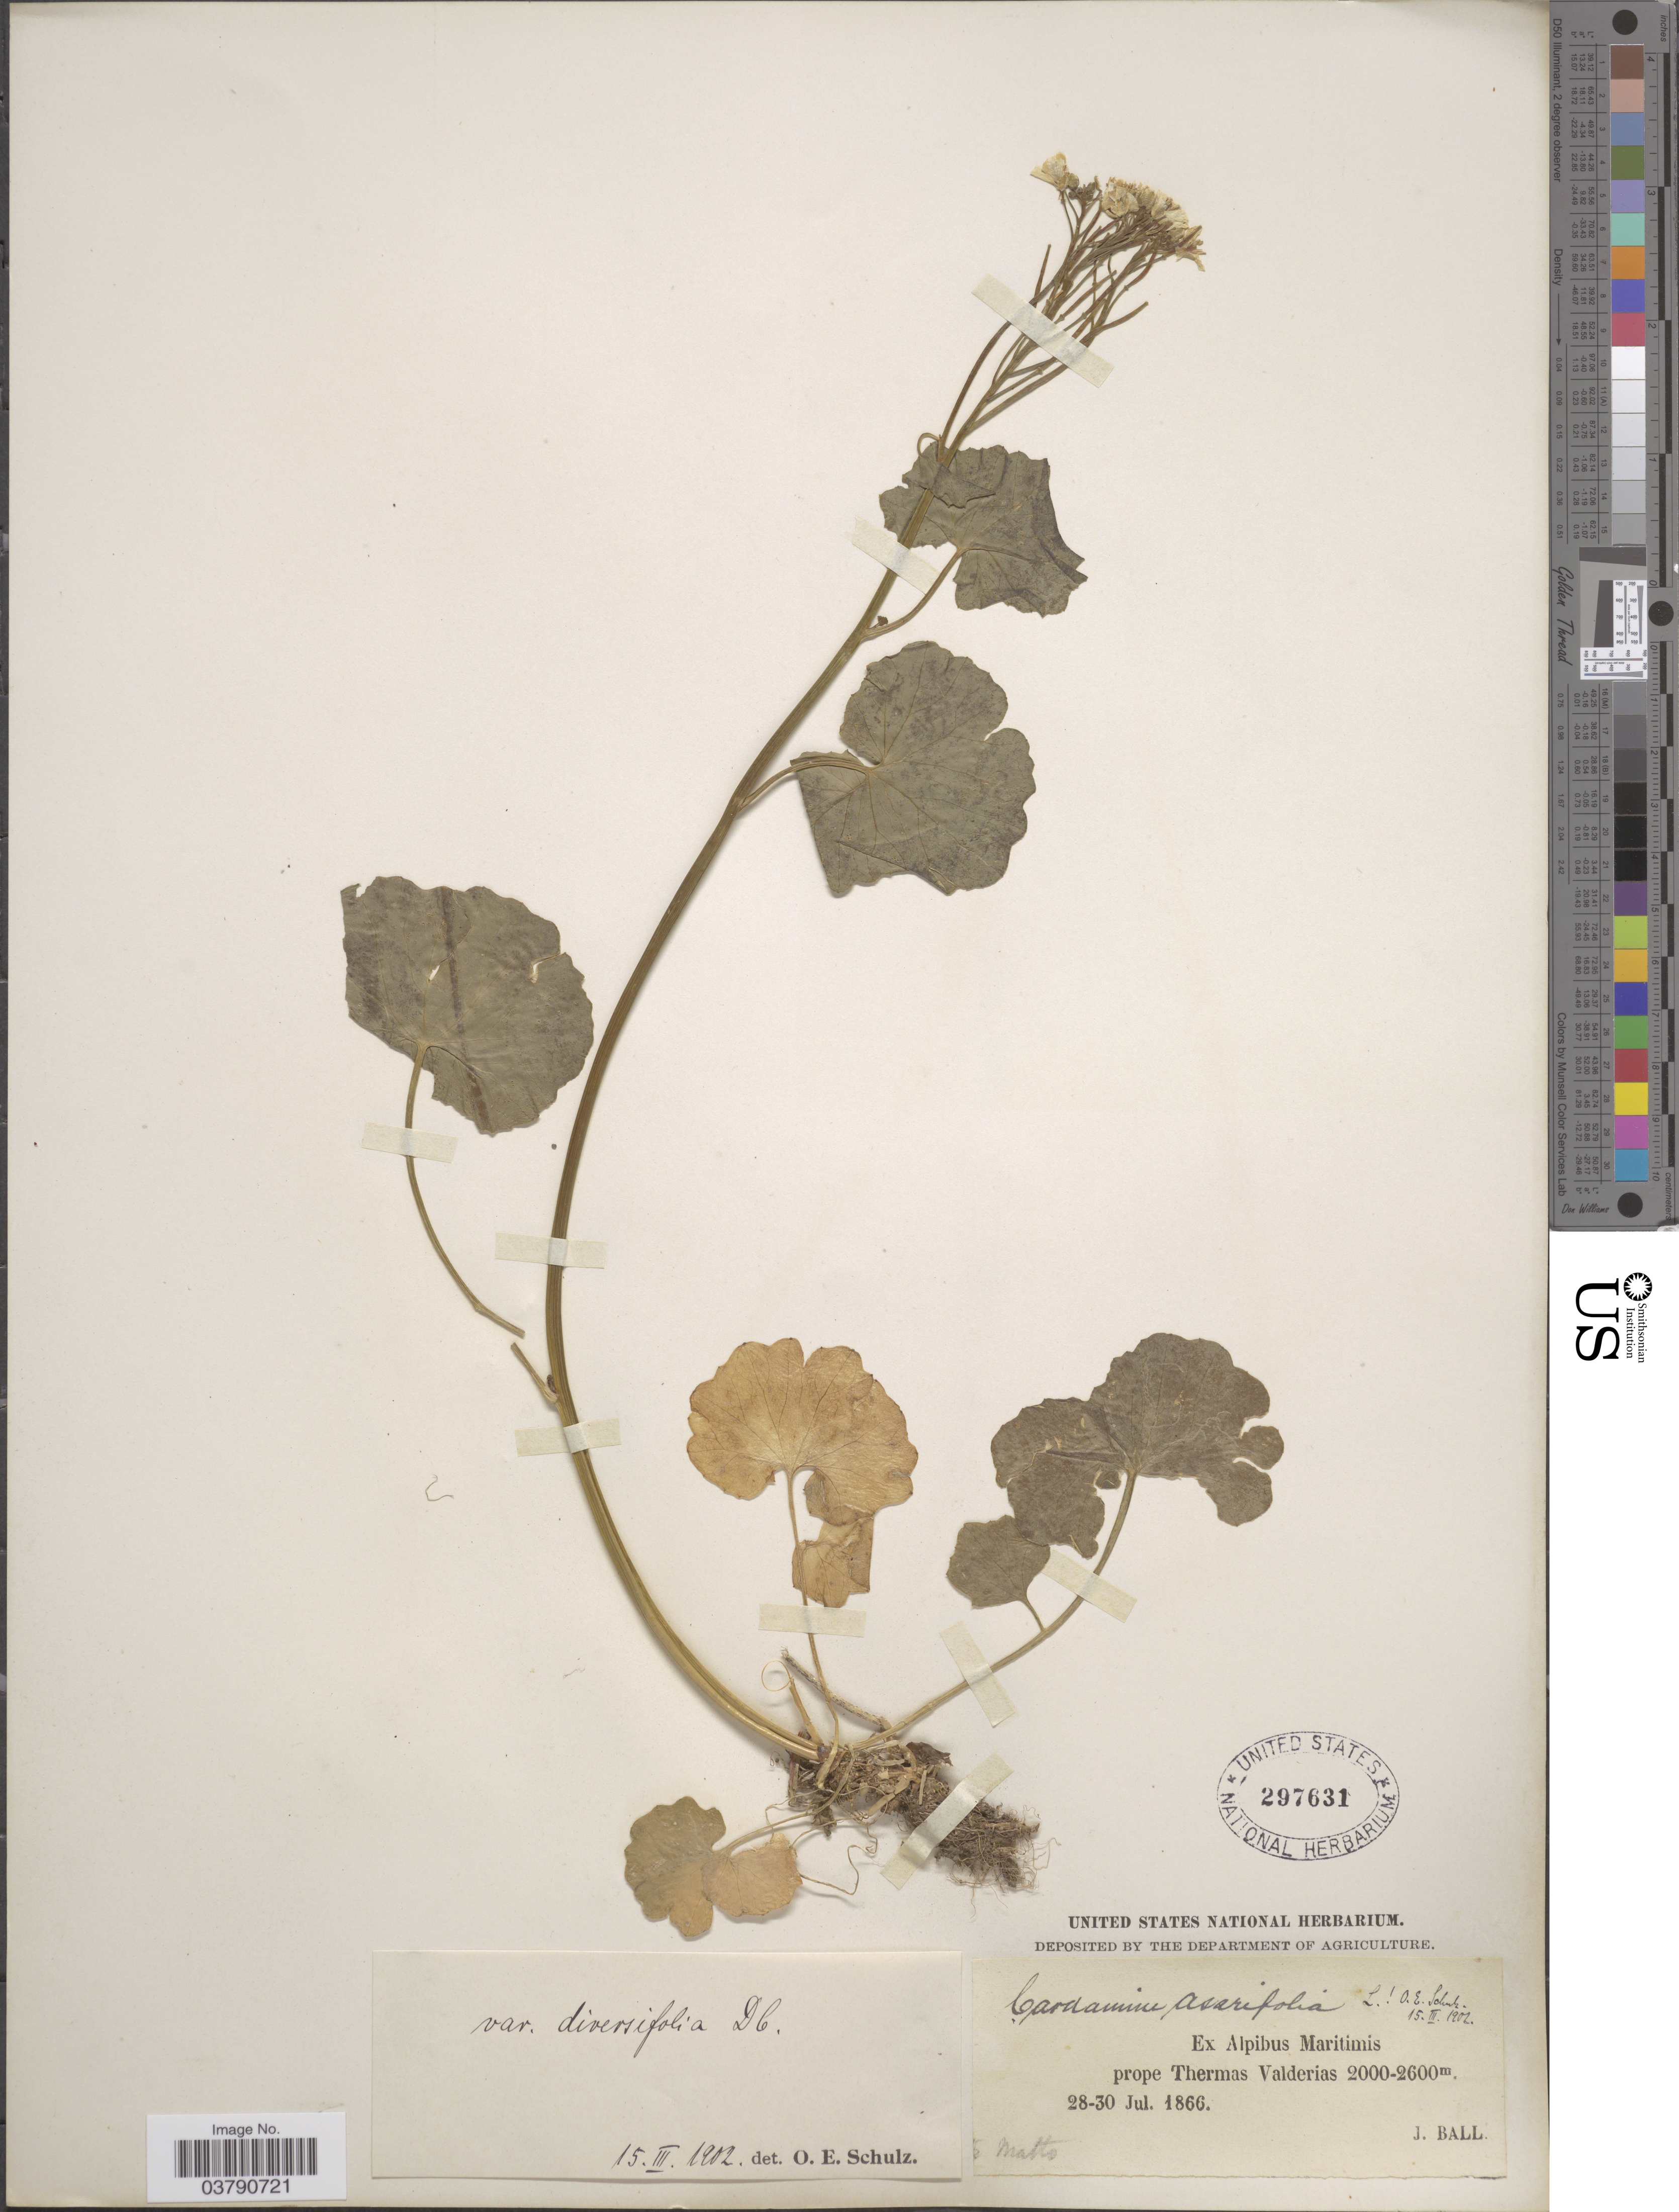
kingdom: Plantae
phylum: Tracheophyta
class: Magnoliopsida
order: Brassicales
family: Brassicaceae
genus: Cardamine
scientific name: Cardamine asarifolia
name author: L.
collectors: J. Ball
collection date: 1866-07-28/1866-07-30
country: Italy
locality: Ex Alpibus Maritimis prope Thermas Valderias.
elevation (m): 2000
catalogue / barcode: US 297631